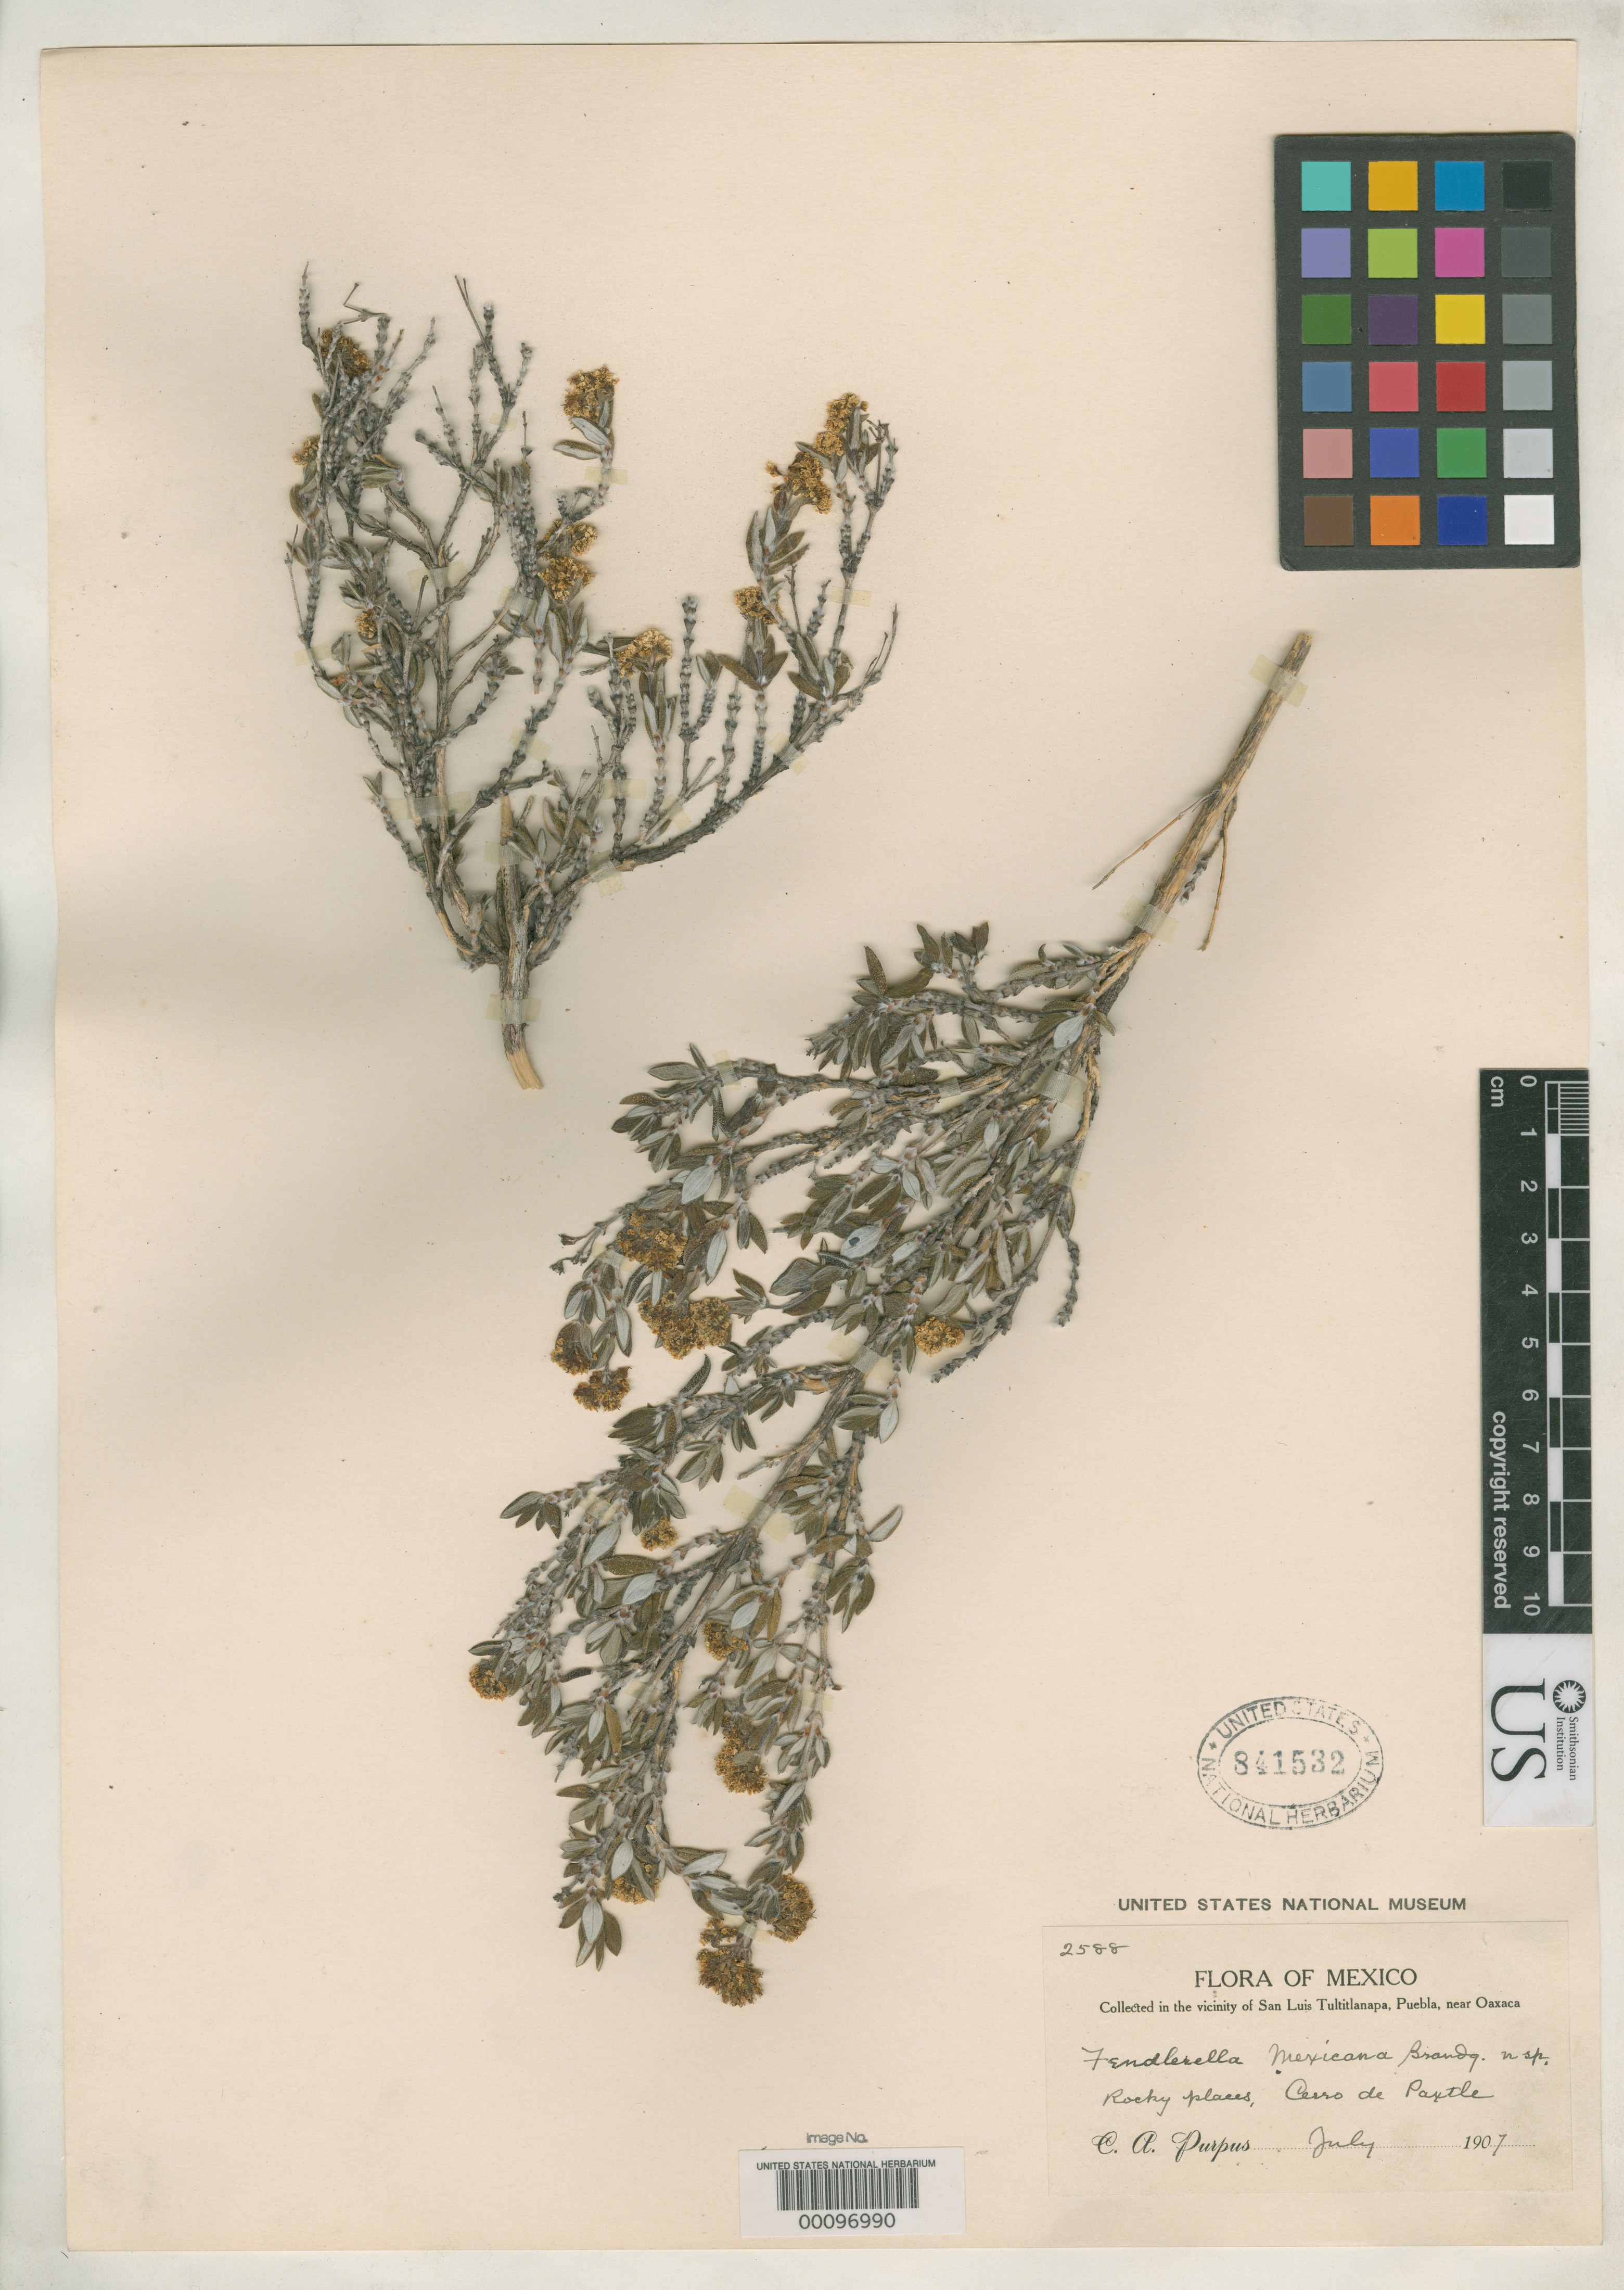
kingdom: Plantae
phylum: Tracheophyta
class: Magnoliopsida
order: Cornales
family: Hydrangeaceae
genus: Fendlera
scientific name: Fendlera mexicana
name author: Brandegee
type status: Isotype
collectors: C. A. Purpus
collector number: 2588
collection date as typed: Jul 1907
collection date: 1907-07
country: Mexico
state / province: Puebla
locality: Cerro de Baxtle.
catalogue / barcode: US 841532